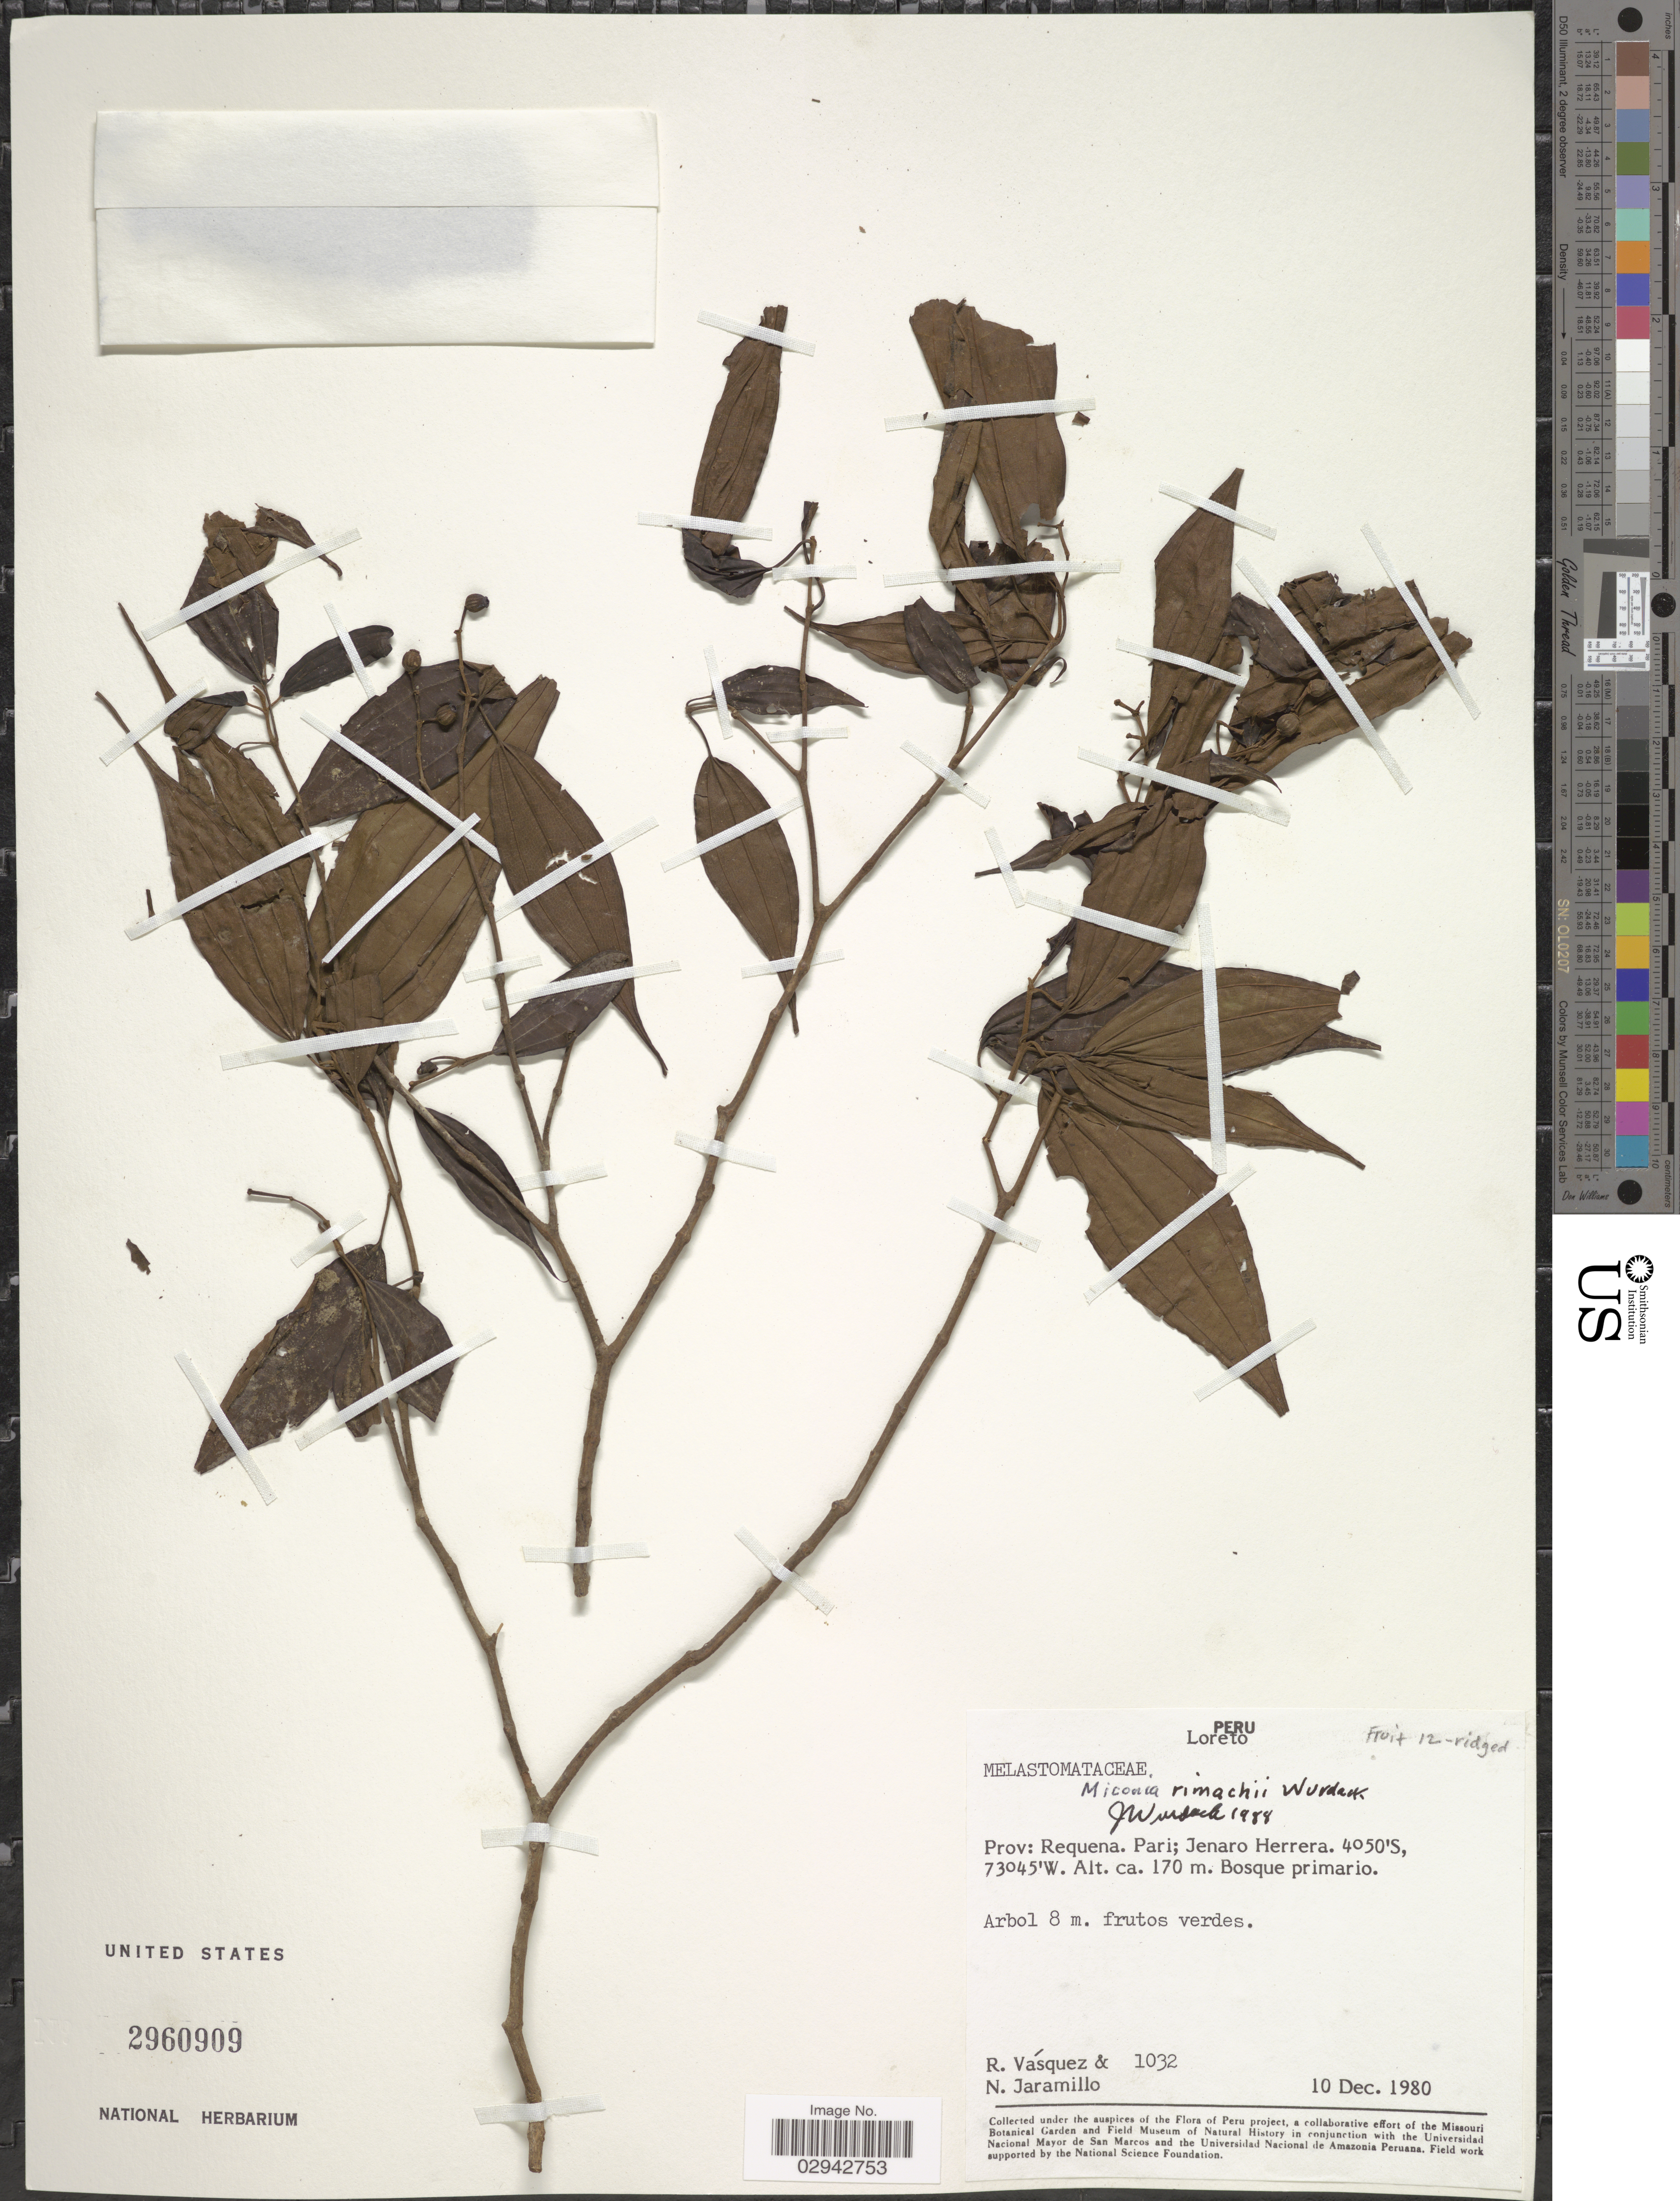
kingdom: Plantae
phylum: Tracheophyta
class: Magnoliopsida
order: Myrtales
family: Melastomataceae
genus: Miconia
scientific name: Miconia rimachii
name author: Wurdack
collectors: R. Vásquez & N. Jaramillo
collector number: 1032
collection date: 1980-12-10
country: Peru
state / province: Loreto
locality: Prov: Requena. Pari; Jenaro Herrera.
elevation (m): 170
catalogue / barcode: US 2960909